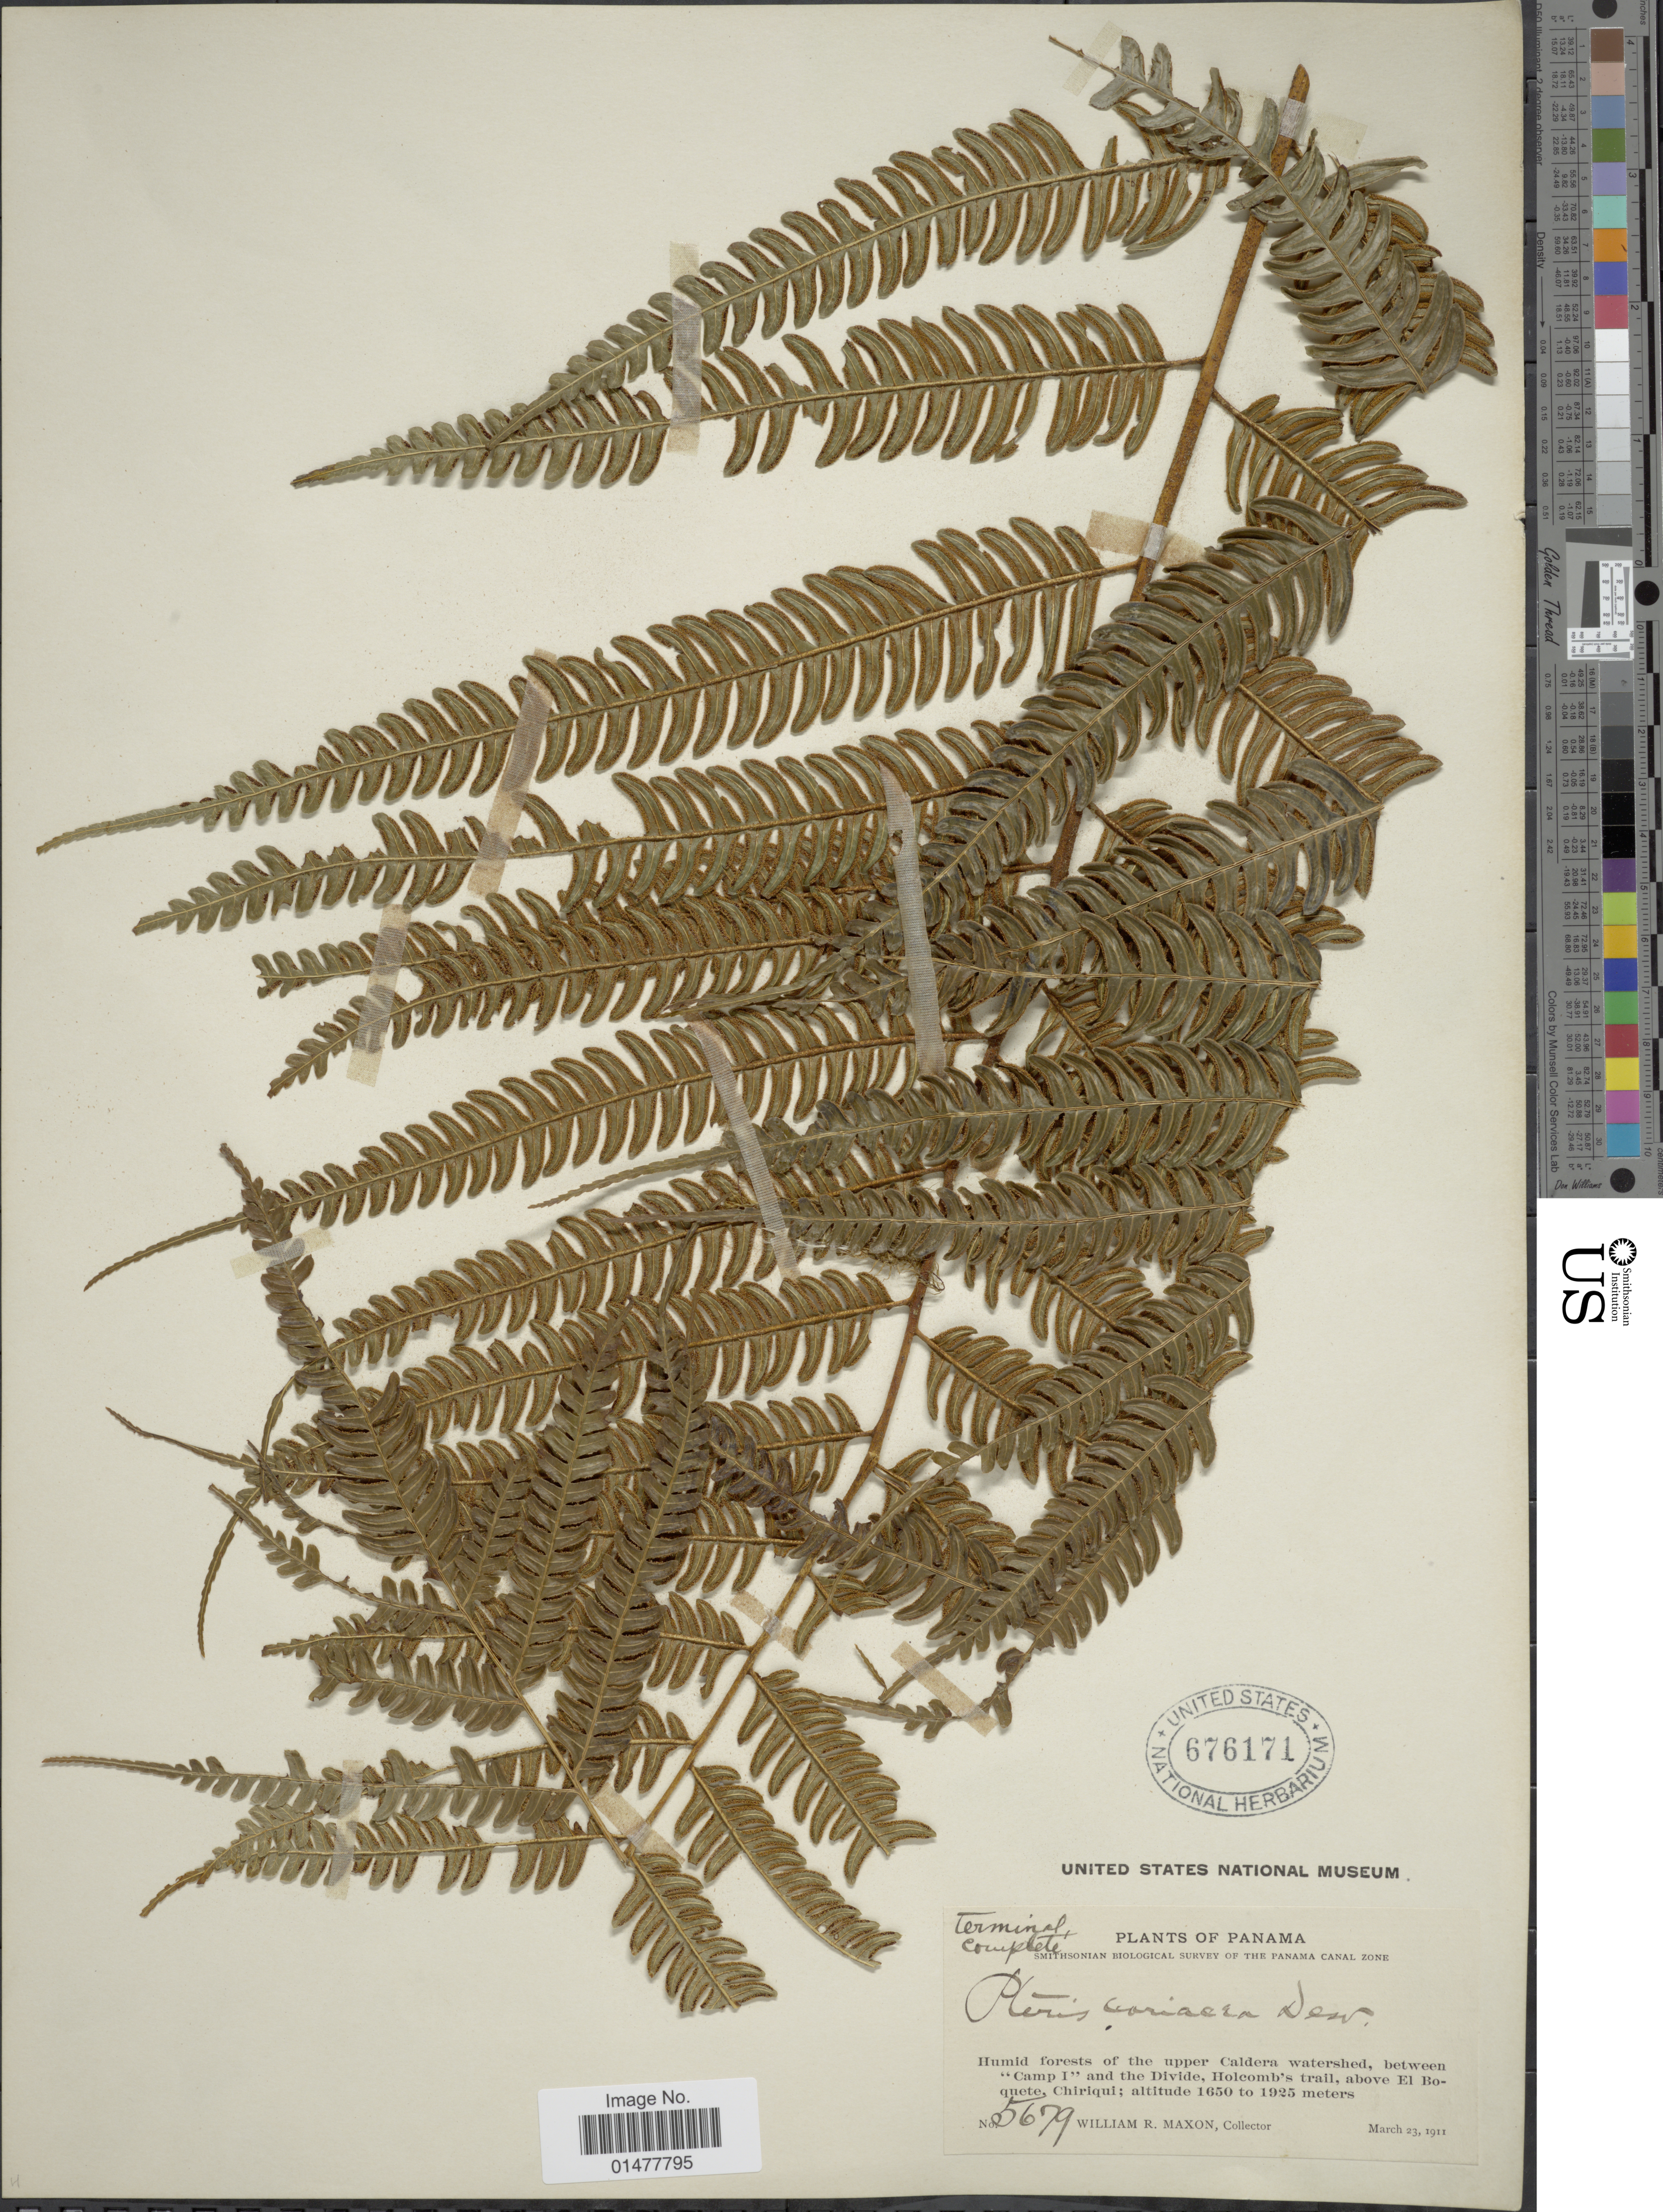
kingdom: Plantae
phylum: Tracheophyta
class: Polypodiopsida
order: Polypodiales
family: Pteridaceae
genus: Pteris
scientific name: Pteris muricatopedata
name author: A.L. Arbeláez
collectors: W. R. Maxon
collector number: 5679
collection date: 1911-03-23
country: Panama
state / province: Chiriqui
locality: Panama Canal Zone, humid forests of the upper Caldera watershed, between "Camp I"and the Divide, Holcomb's trail, above El Boquete.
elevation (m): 1650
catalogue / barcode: US 676171